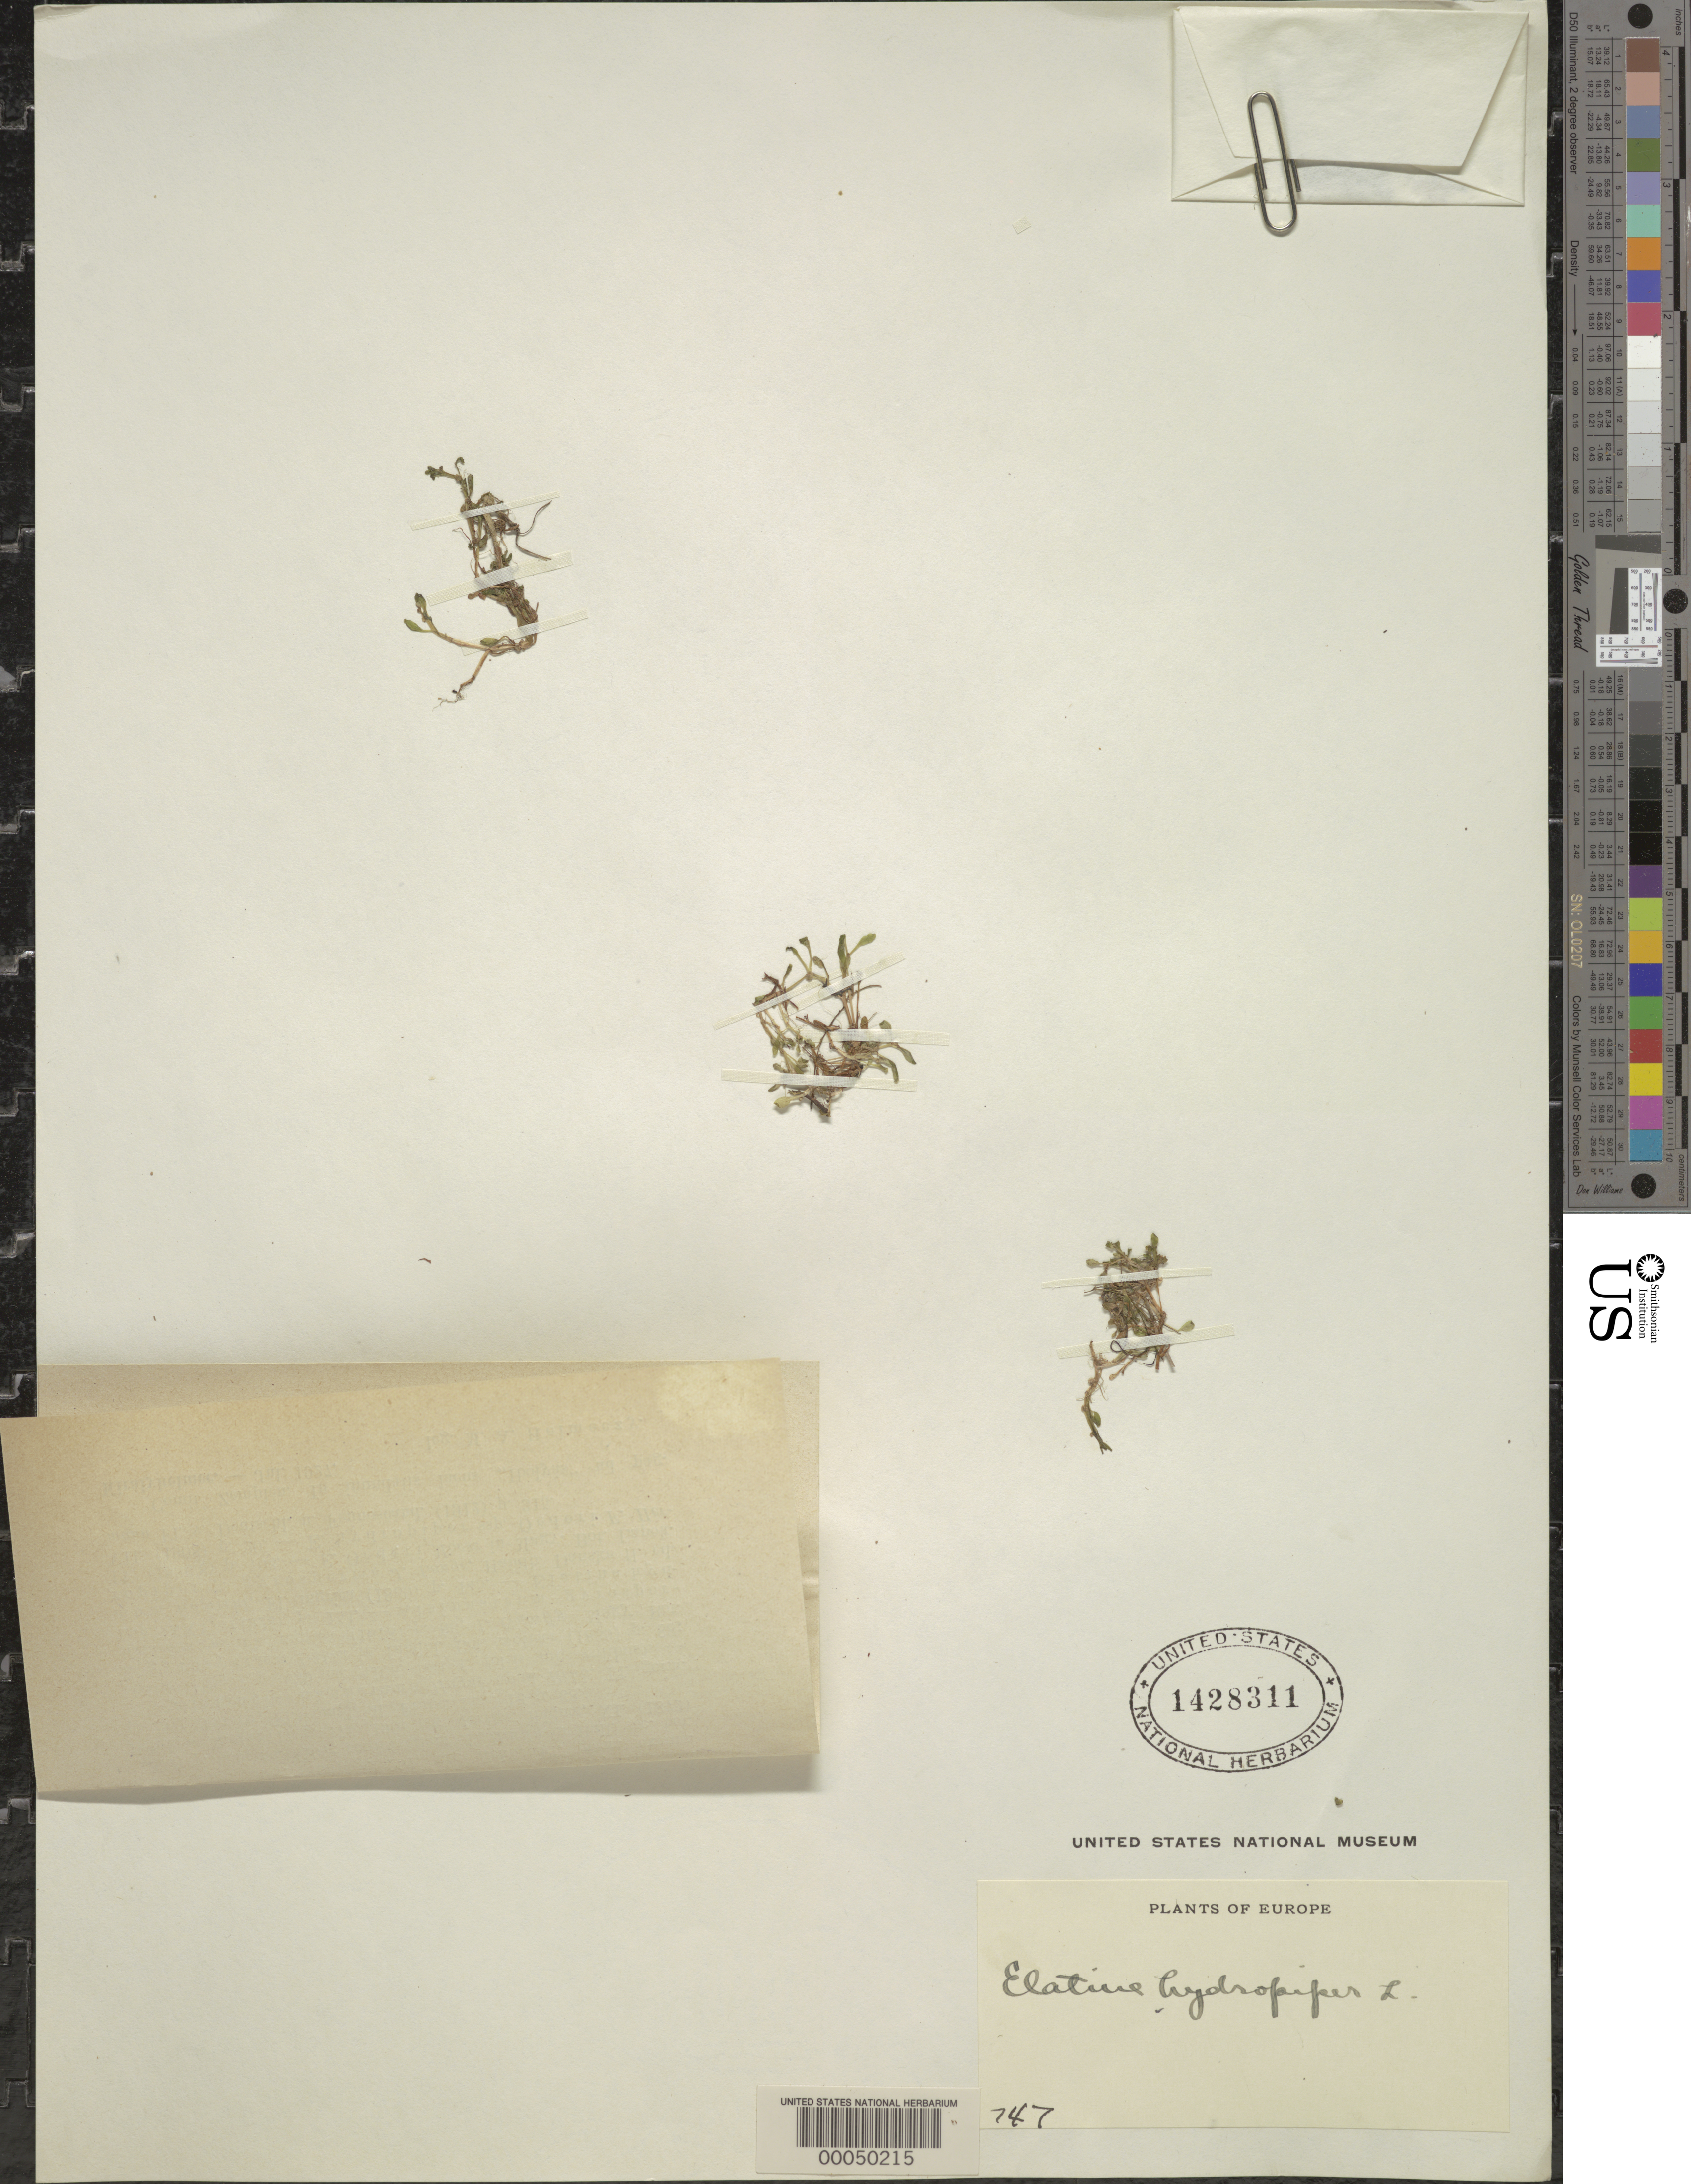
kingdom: Plantae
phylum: Tracheophyta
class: Magnoliopsida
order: Malpighiales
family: Elatinaceae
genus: Elatine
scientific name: Elatine hydropiper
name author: L.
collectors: M. Helmeczy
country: Hungary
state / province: Budapest, Capital District of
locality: Budapest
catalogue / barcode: US 1428311